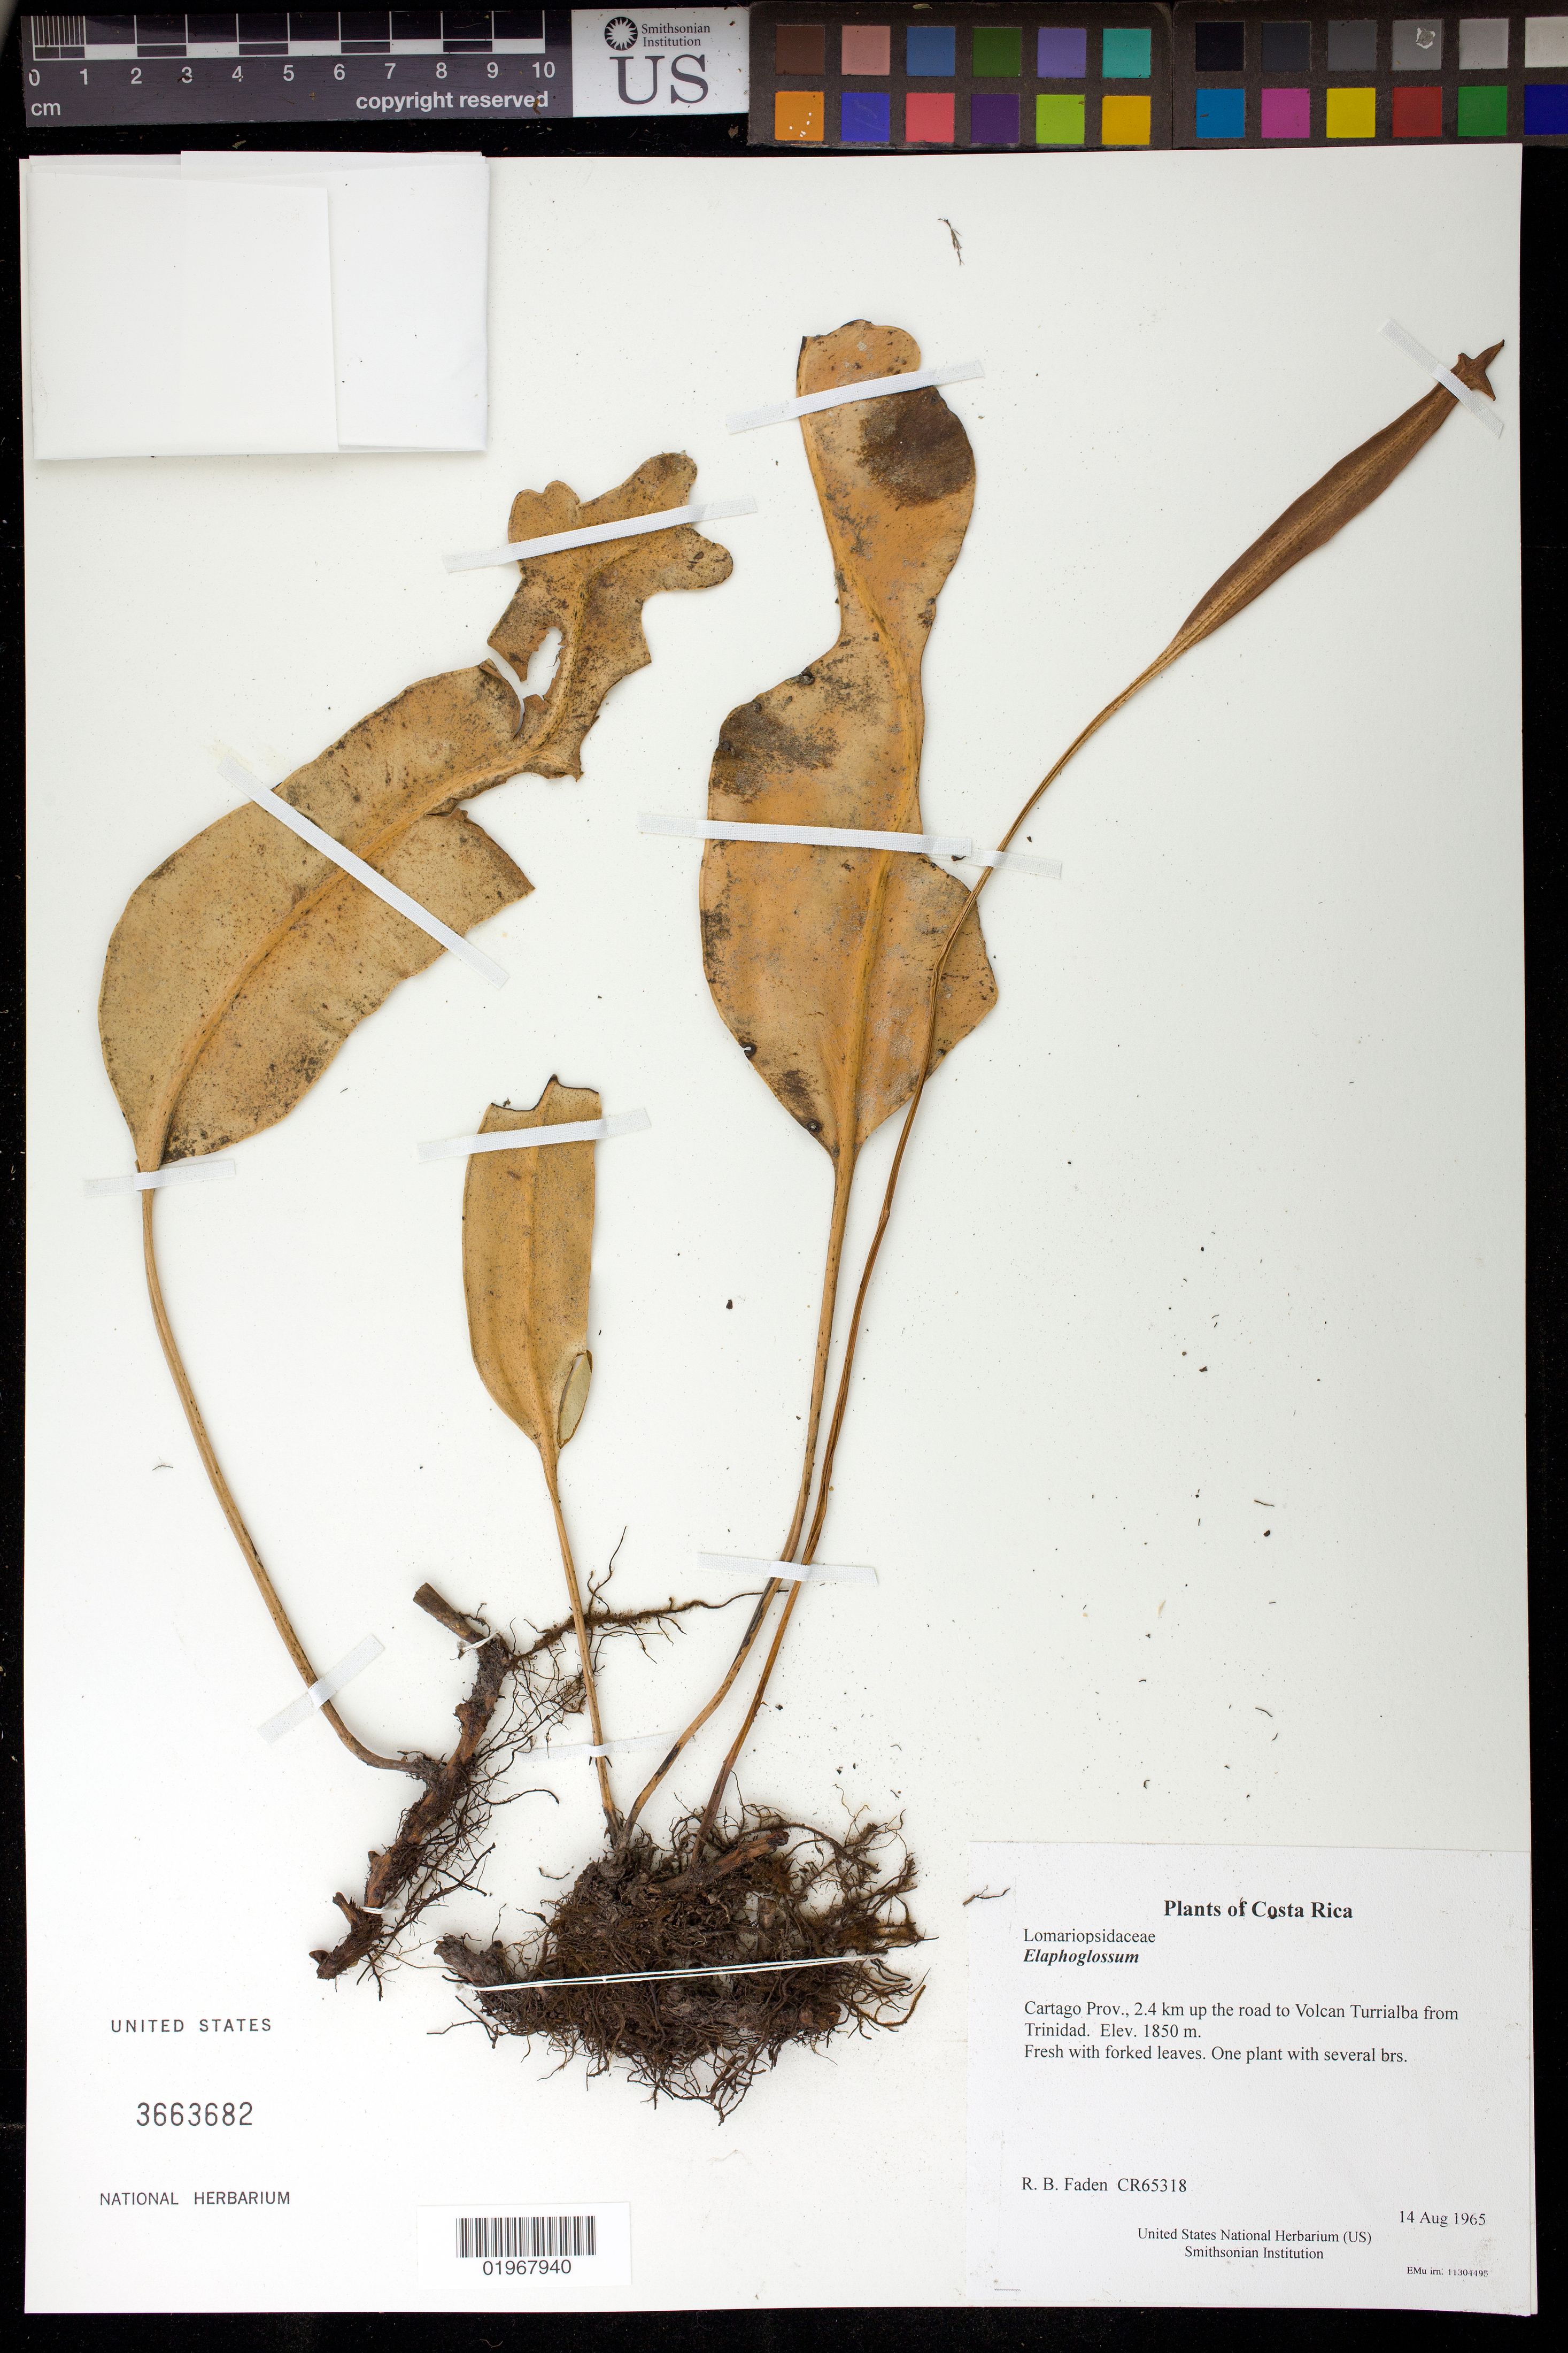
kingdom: Plantae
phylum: Tracheophyta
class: Polypodiopsida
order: Polypodiales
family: Dryopteridaceae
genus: Elaphoglossum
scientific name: Elaphoglossum sp.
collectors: R. B. Faden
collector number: CR65318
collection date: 1965-08-14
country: Costa Rica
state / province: Cartago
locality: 2.4 km up the road to Volcan Turrialba from Trinidad.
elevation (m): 1850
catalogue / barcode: US 3663682